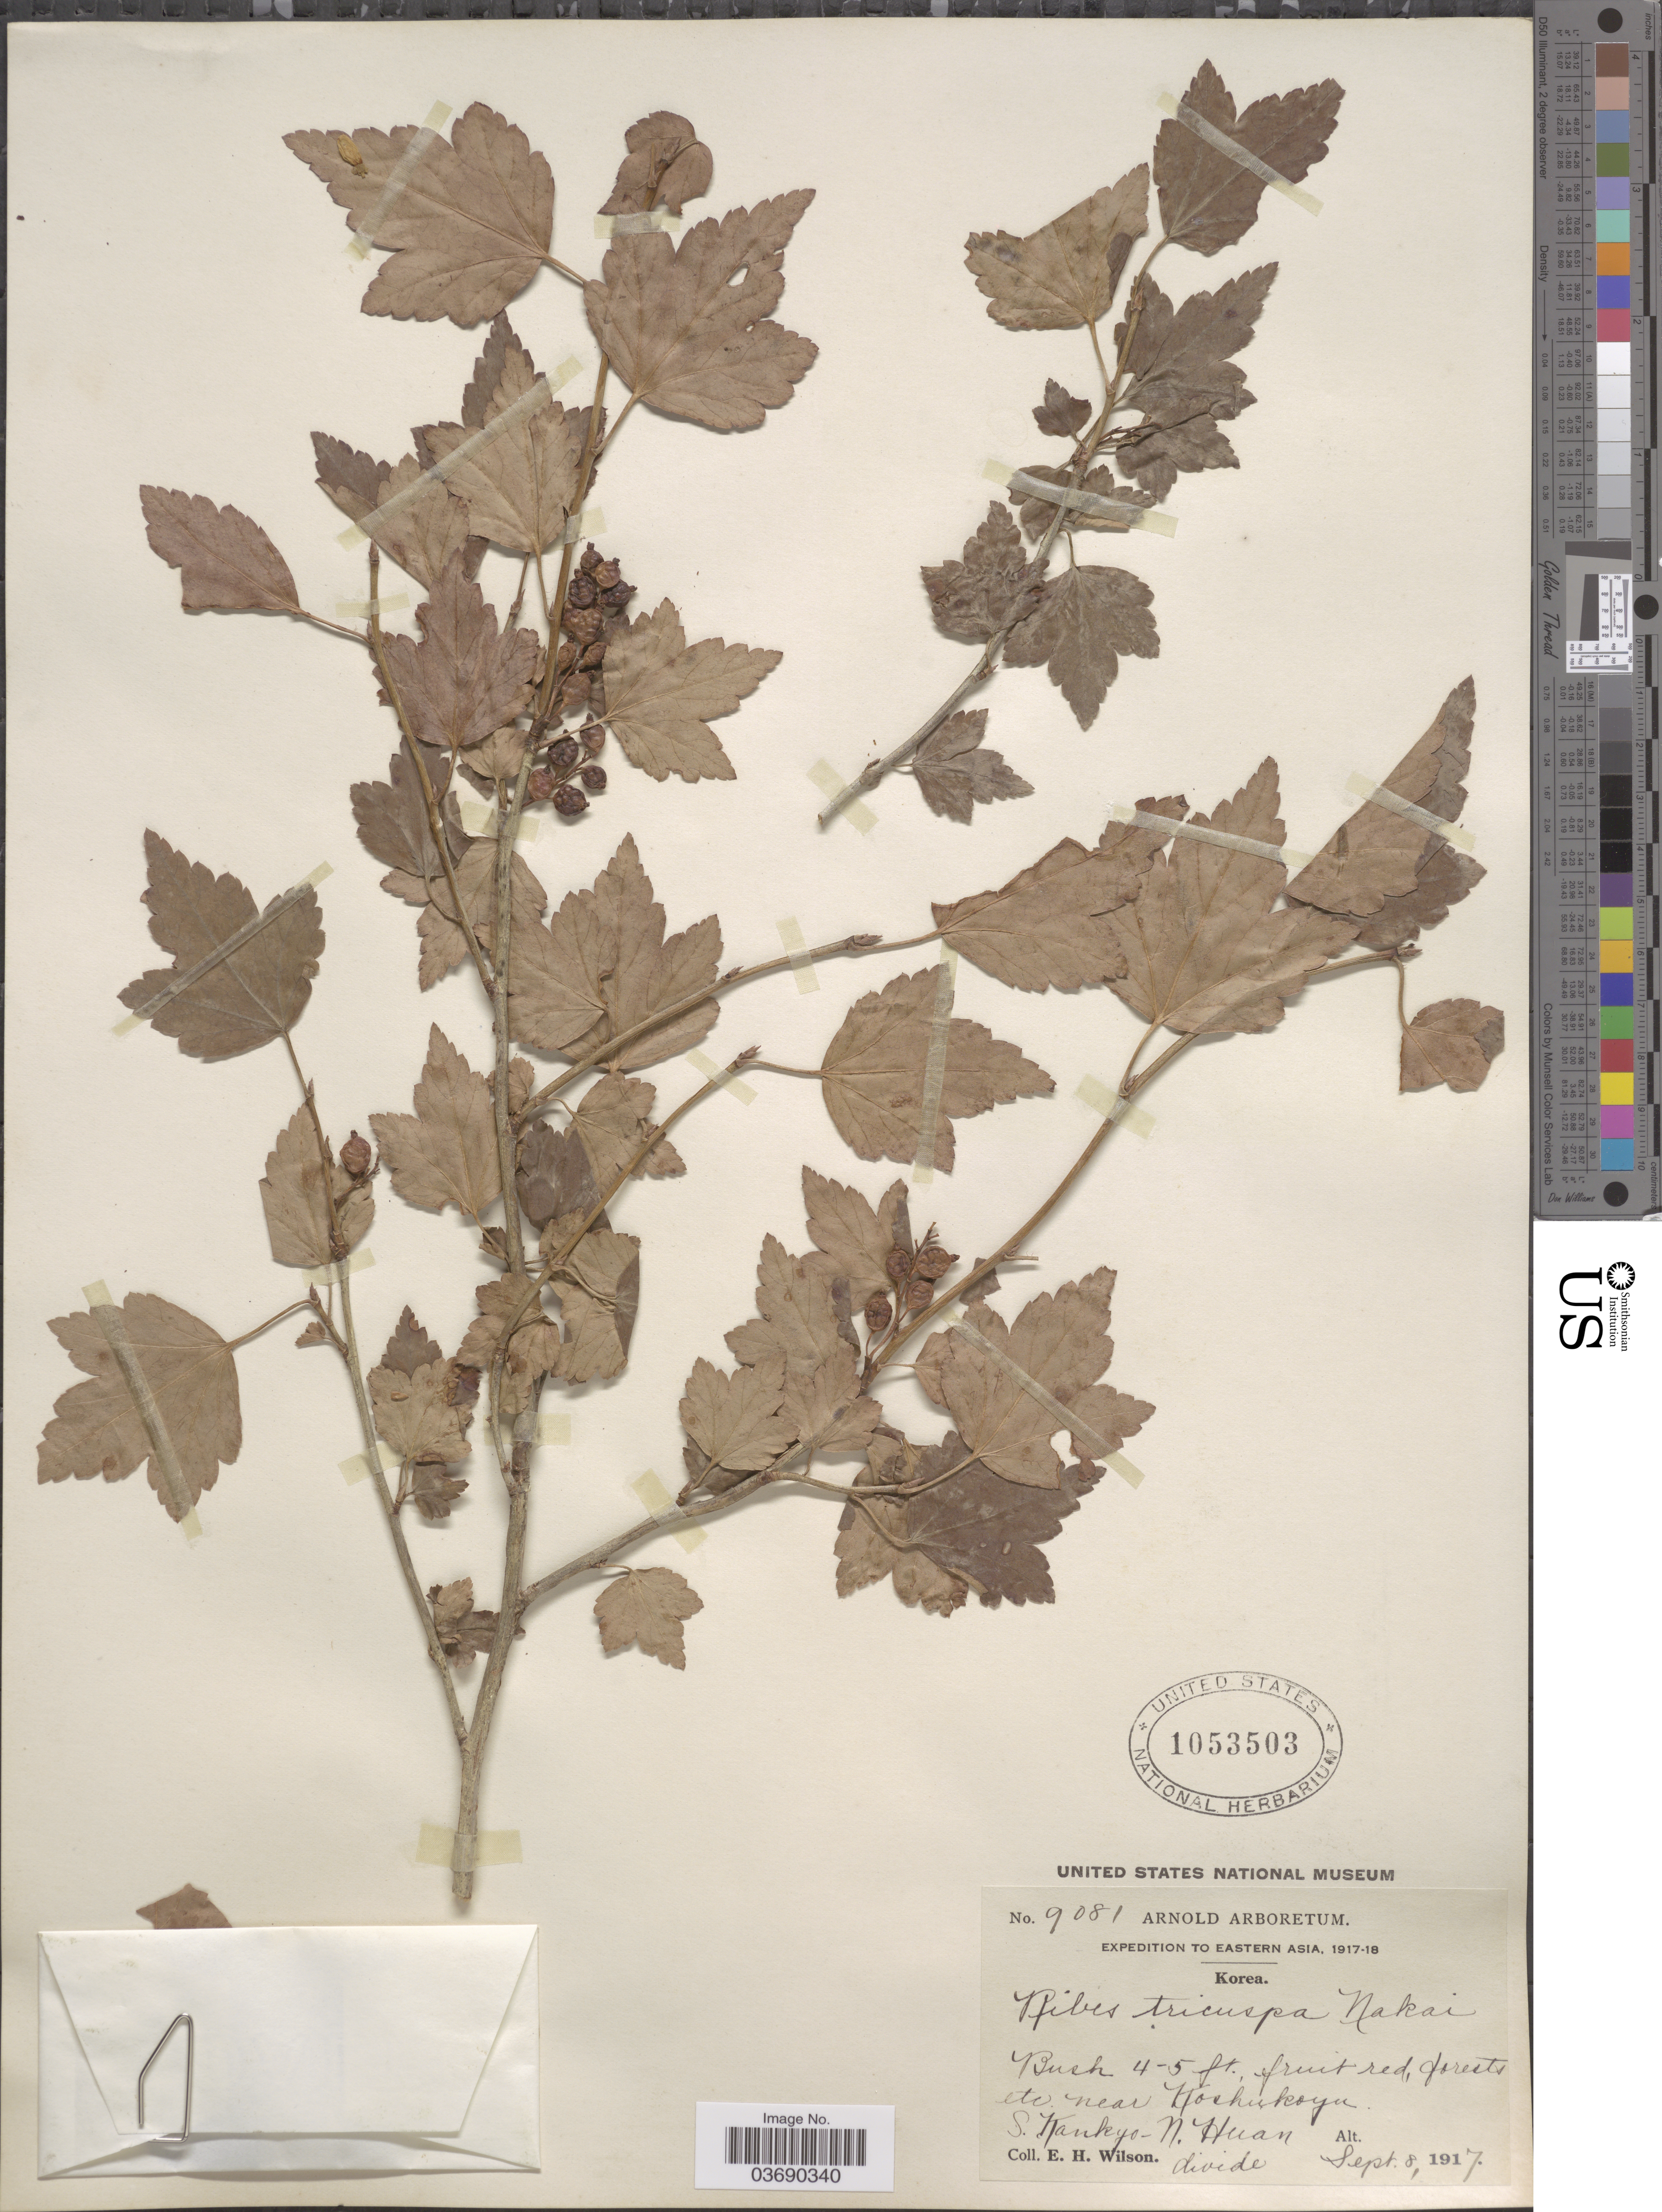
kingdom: Plantae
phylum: Tracheophyta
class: Magnoliopsida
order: Saxifragales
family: Grossulariaceae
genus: Ribes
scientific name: Ribes tricuspe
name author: Nakai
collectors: E. Wilson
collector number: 9081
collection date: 1917-09-08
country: North Korea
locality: Eastern Asia. Korea. Near Koshukoyu*. S. Kankyo-N. Huan.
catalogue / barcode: US 1053503